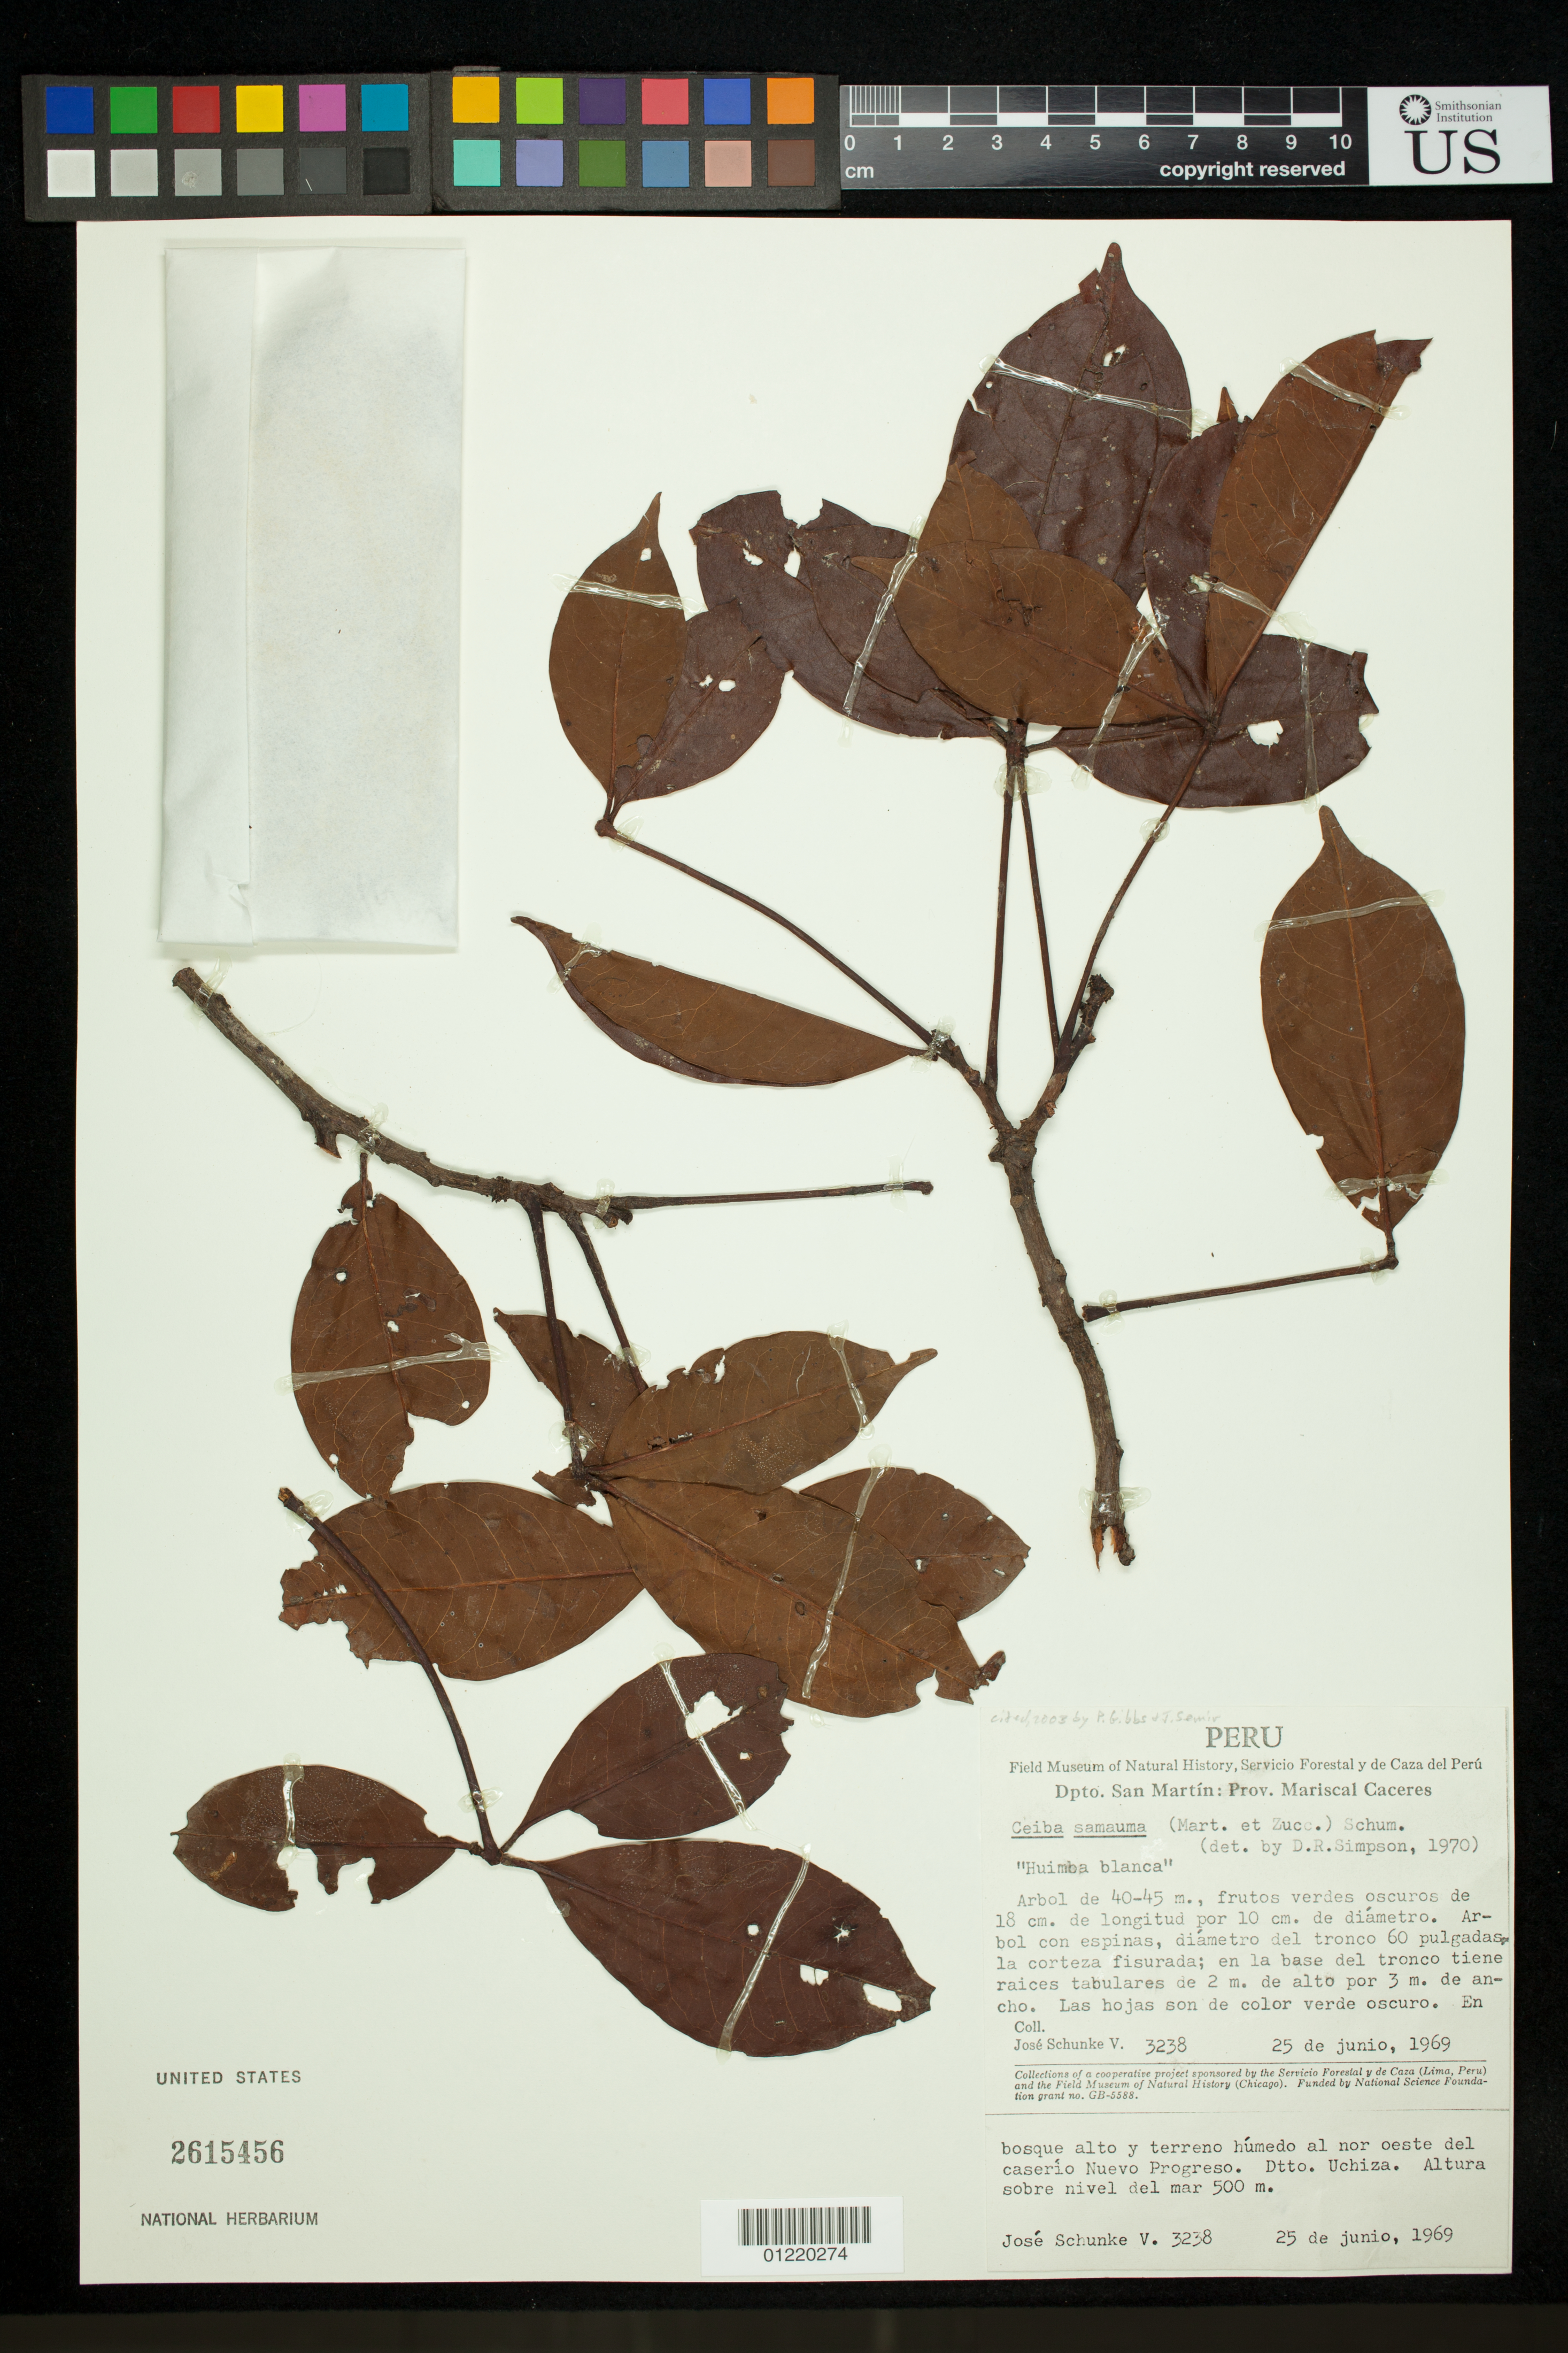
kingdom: Plantae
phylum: Tracheophyta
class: Magnoliopsida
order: Malvales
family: Malvaceae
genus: Ceiba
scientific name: Ceiba samauma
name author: (Mart.) K. Schum.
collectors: J. Schunke Vigo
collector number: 3238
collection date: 1969-06-25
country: Peru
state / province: San Martín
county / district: Mariscal Cáceres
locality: En bosque alto y terreno humedo al nor oeste del caserio Nuevo Progreso. Dtto. Uchiza.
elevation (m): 500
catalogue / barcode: US 2615456